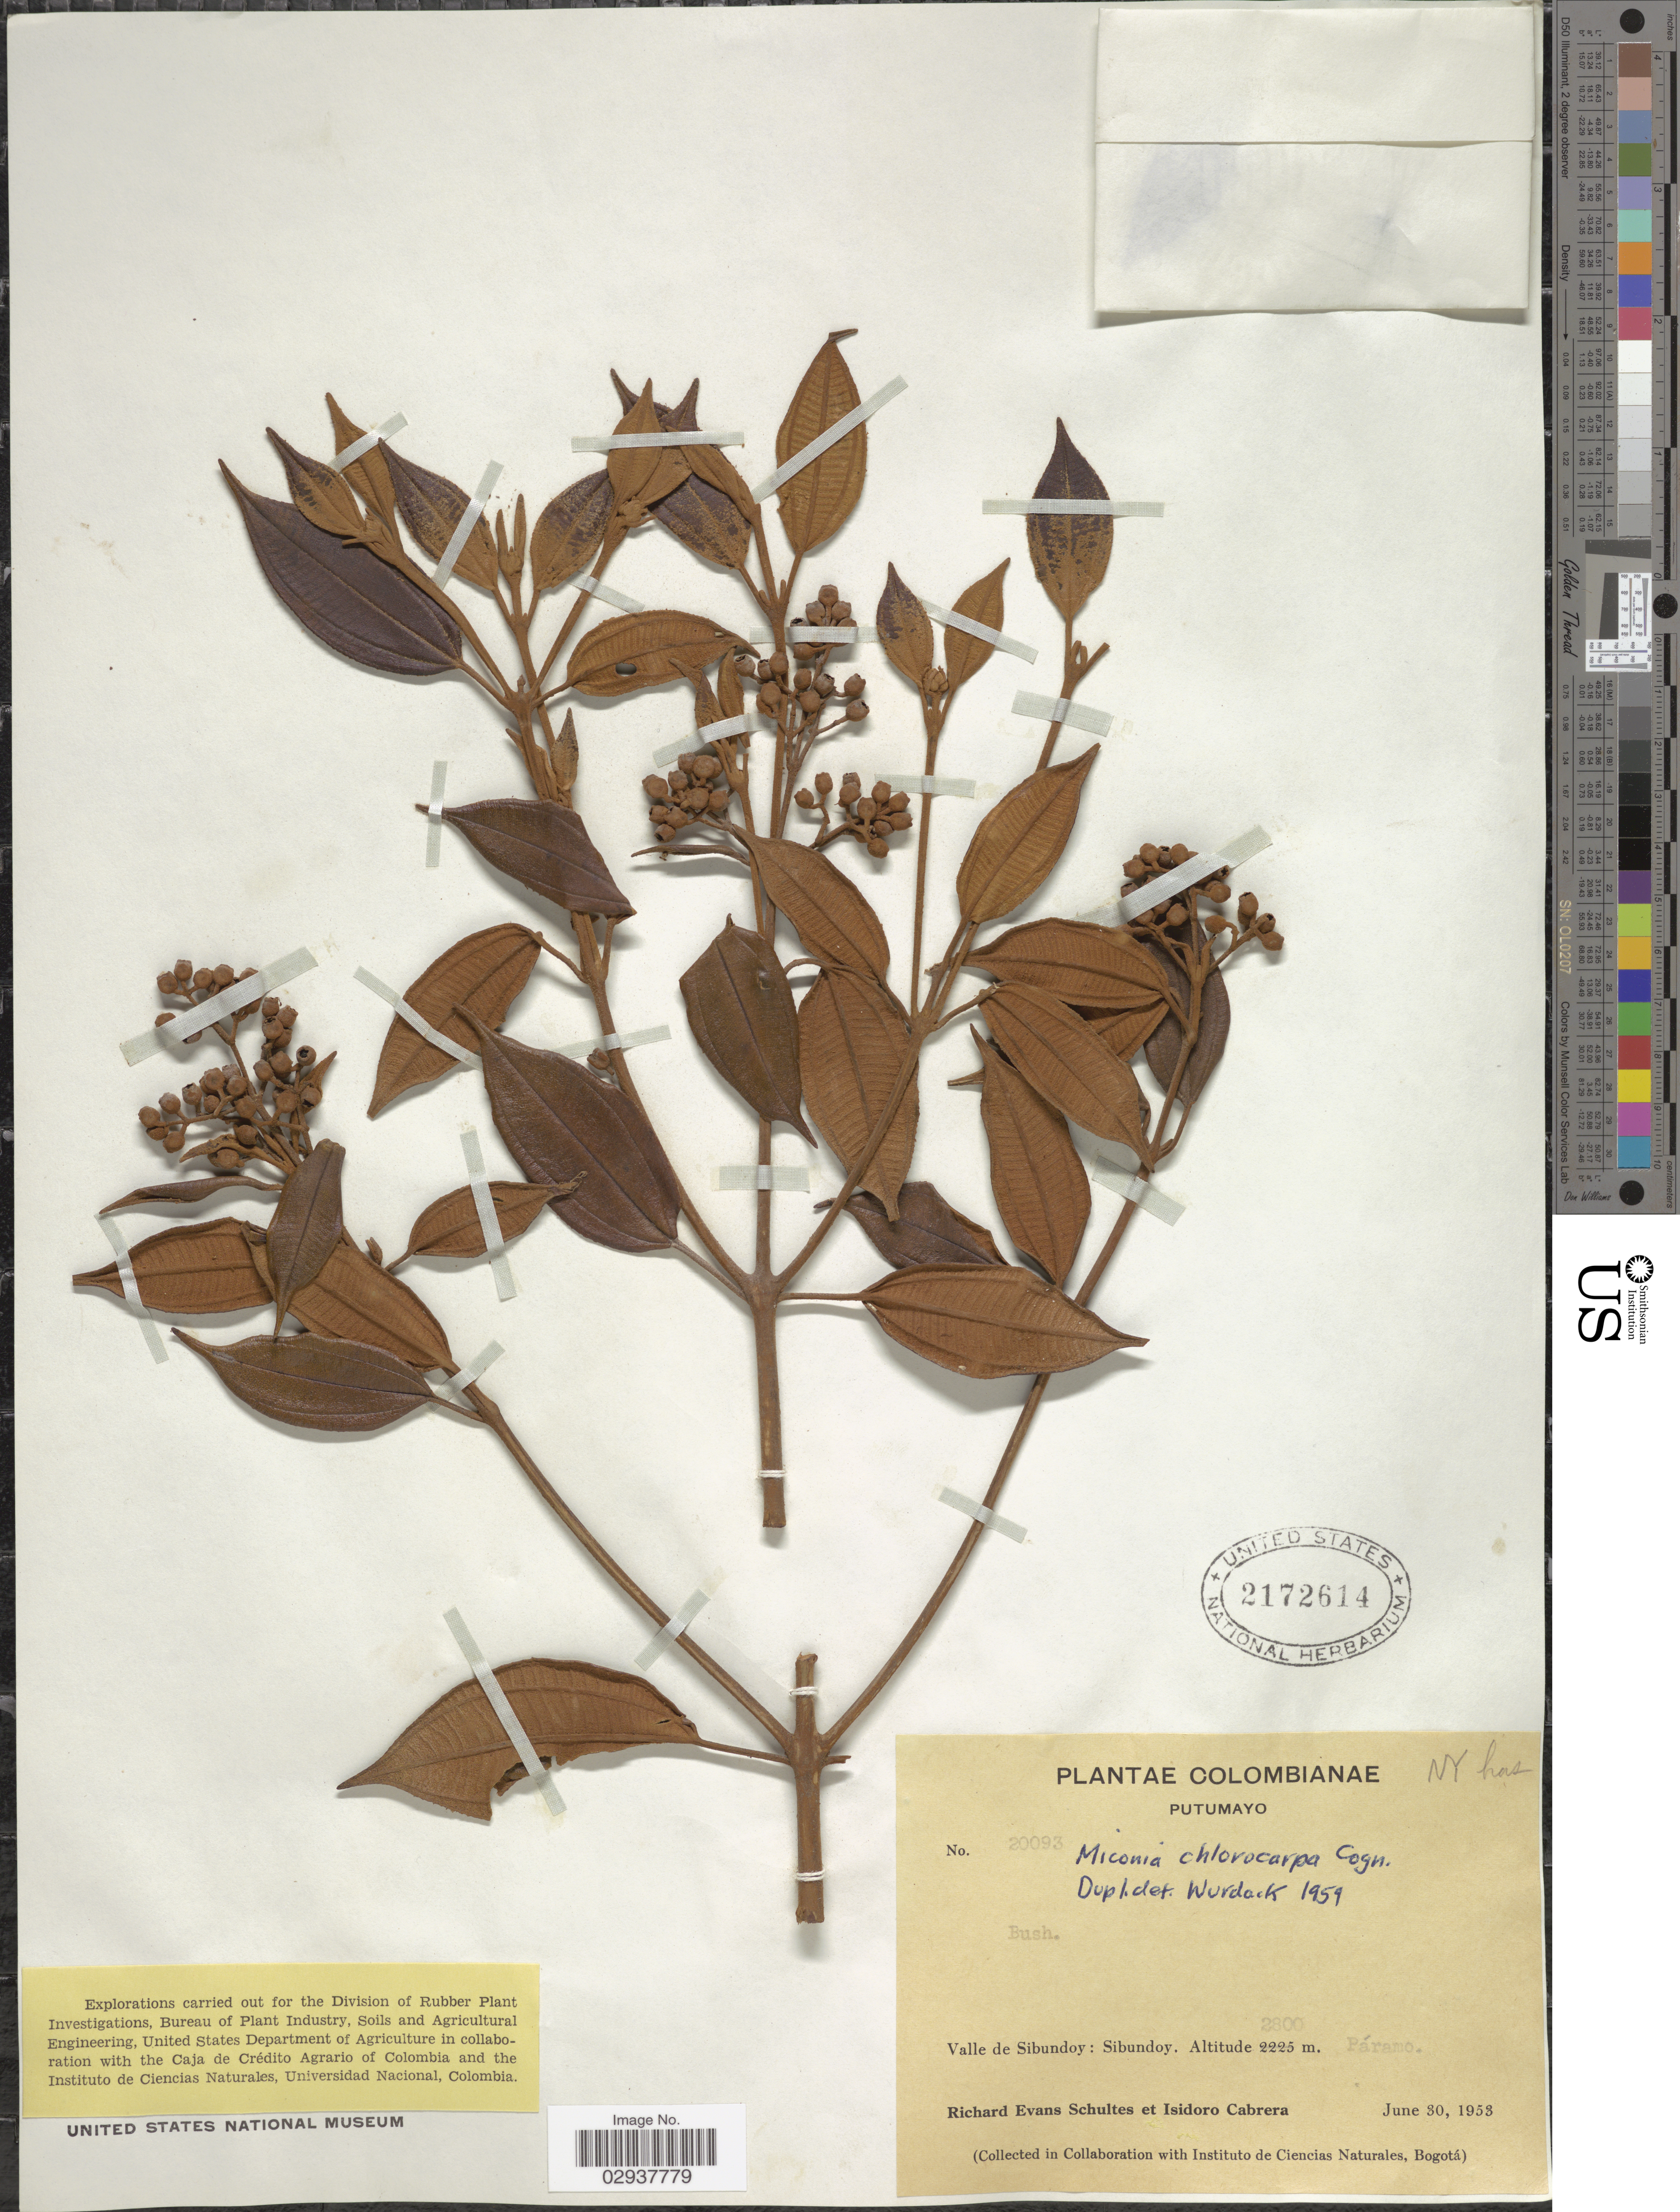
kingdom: Plantae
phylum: Tracheophyta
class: Magnoliopsida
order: Myrtales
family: Melastomataceae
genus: Miconia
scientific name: Miconia chlorocarpa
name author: Cogn.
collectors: R. E. Schultes & I. Cabrera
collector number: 20093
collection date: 1953-06-30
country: Colombia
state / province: Putumayo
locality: Valle de Sibundoy: Sibundoy. Páramo.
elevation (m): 2800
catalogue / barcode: US 2172614